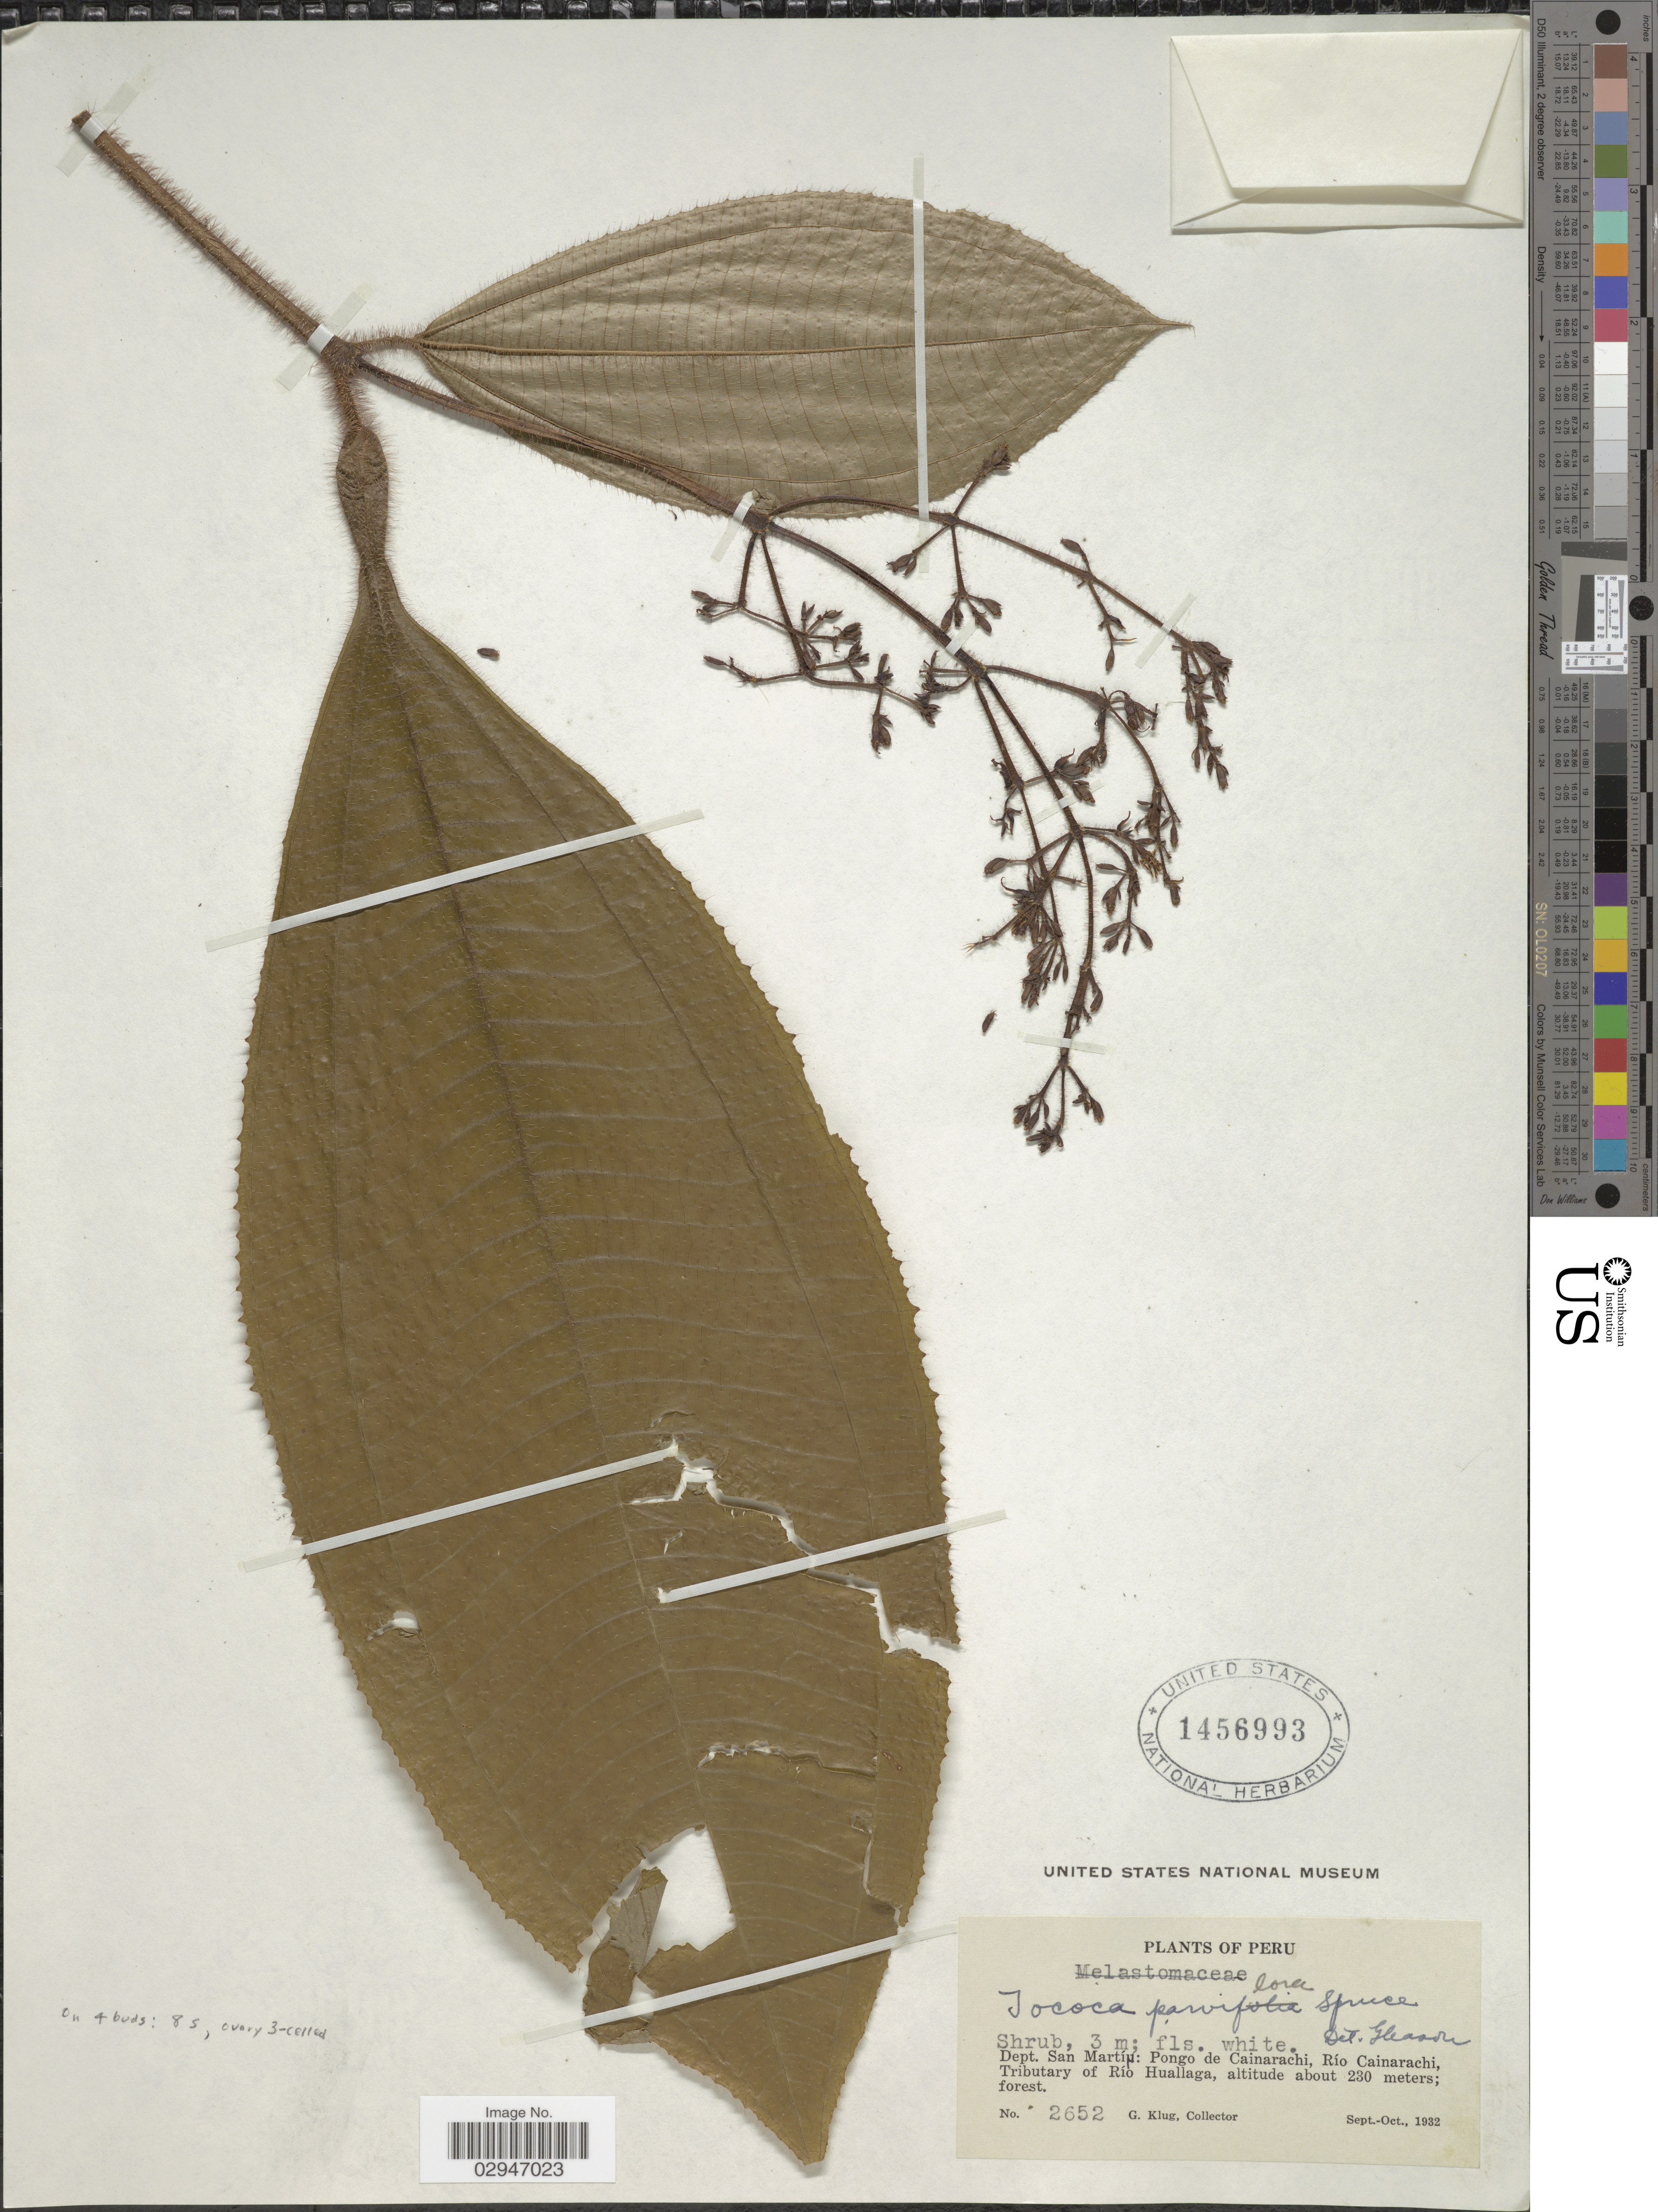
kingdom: Plantae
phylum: Tracheophyta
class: Magnoliopsida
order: Myrtales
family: Melastomataceae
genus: Tococa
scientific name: Tococa parviflora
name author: Spruce ex Triana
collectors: G. Klug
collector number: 2652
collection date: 1932-09/1932-10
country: Peru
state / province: San Martín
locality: Dept. San Martín: Pongo de Cainarachi, Río Cainarachi, Tributary of Río Huallaga.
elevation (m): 230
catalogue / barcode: US 1456993